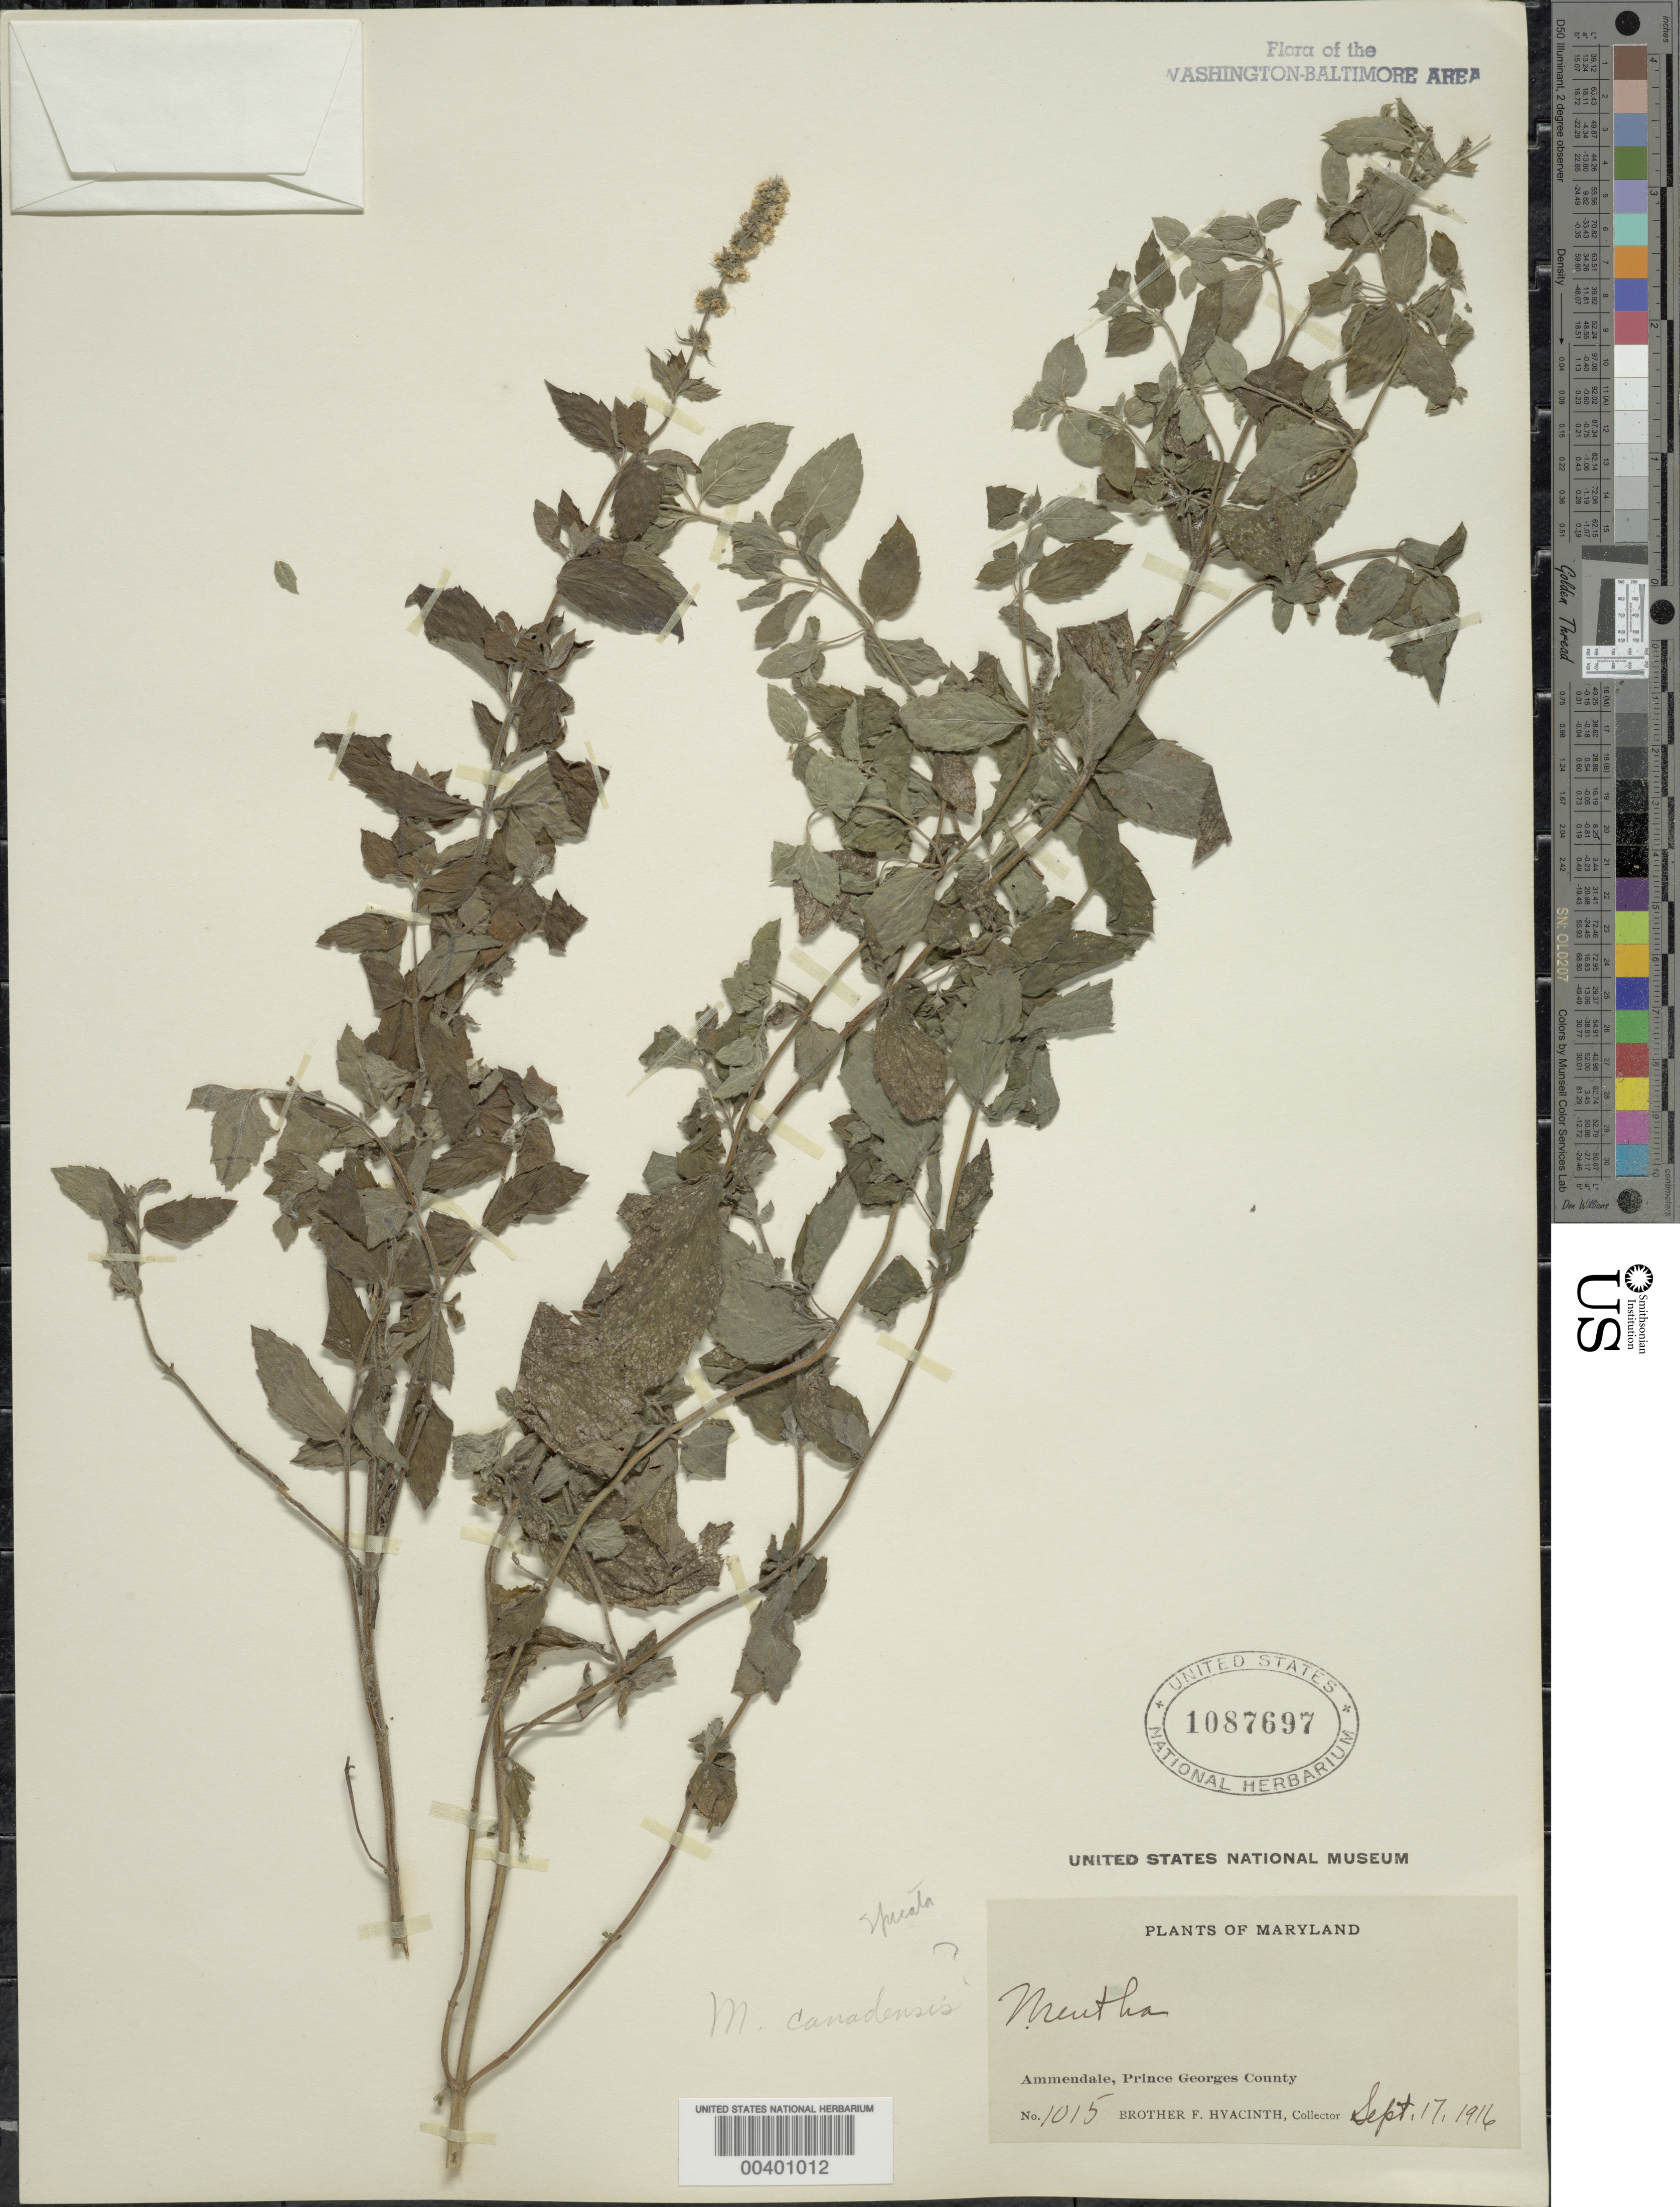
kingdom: Plantae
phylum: Tracheophyta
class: Magnoliopsida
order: Lamiales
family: Lamiaceae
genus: Mentha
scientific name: Mentha sp.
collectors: F. Hyacinth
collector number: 1015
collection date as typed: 17 Sep 1916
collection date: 1916-09-17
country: United States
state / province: Maryland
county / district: Prince George's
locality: Ammendale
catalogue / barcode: US 1087697